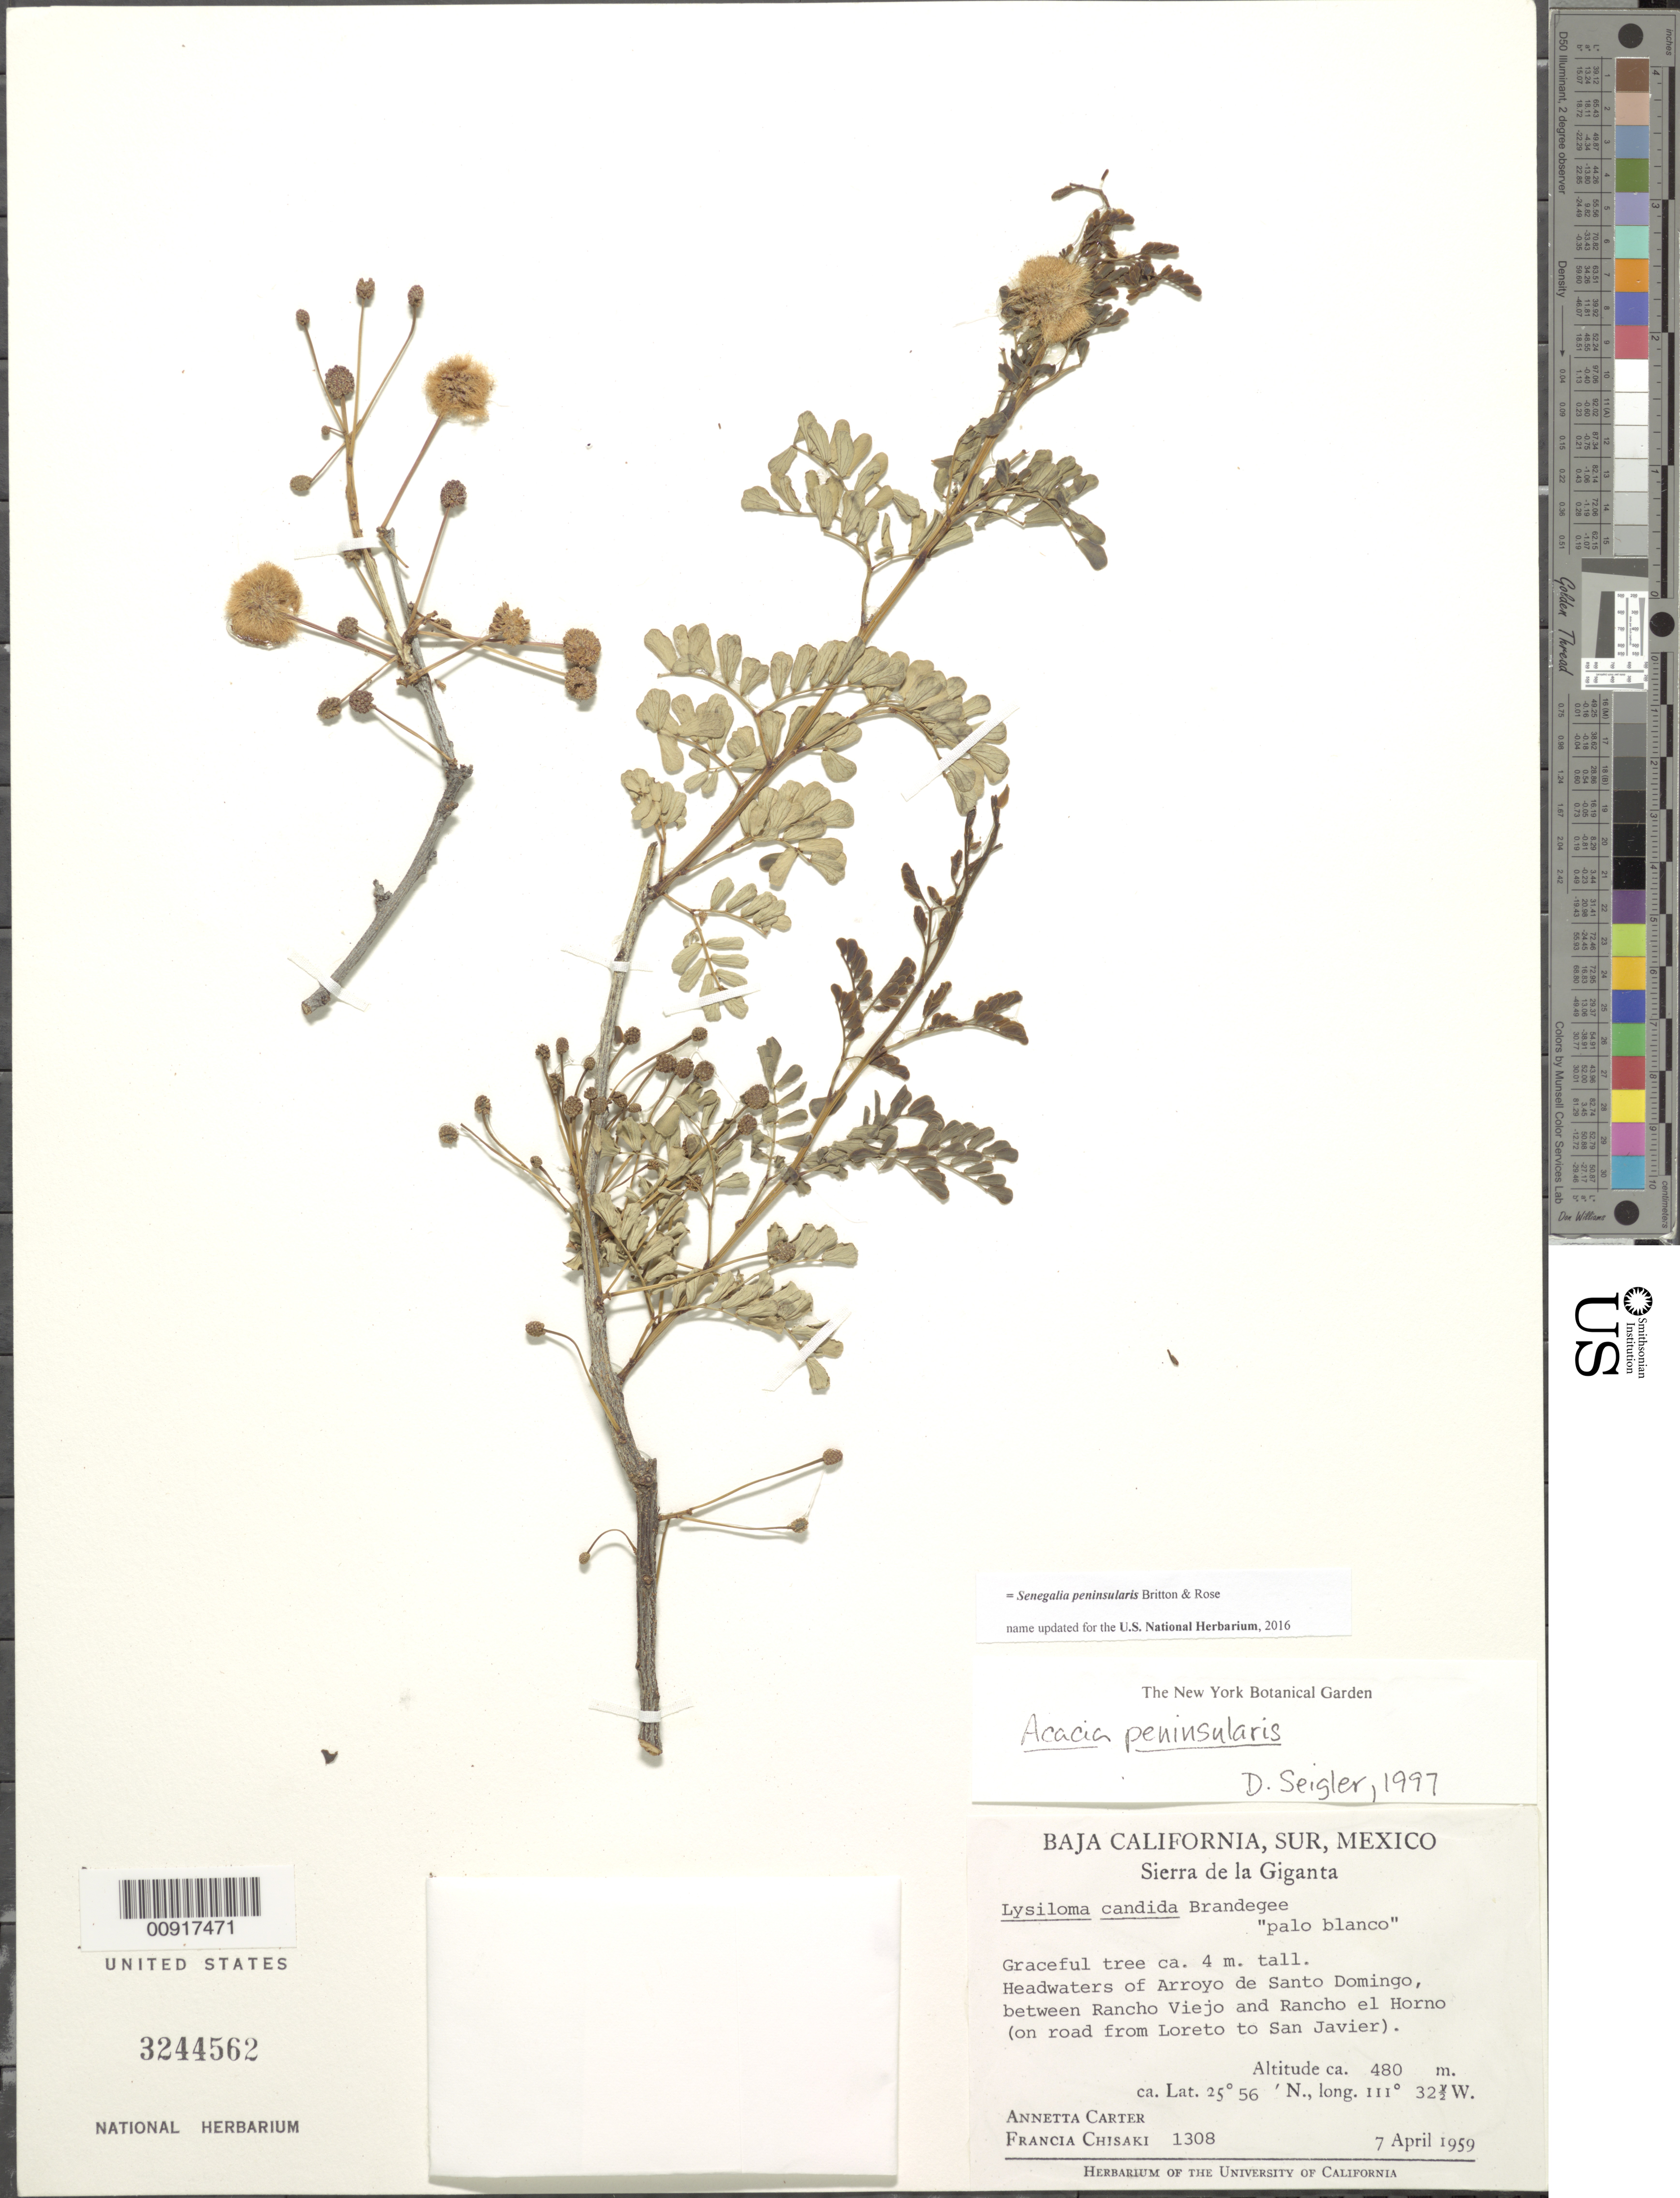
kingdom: Plantae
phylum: Tracheophyta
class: Magnoliopsida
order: Fabales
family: Fabaceae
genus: Senegalia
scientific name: Senegalia peninsularis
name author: Britton & Rose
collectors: A. Carter & F. Chisaki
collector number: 1308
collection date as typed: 07 Apr 1959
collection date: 1959-04-07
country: Mexico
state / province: Baja California Sur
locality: Headwaters of Arroyo de Santo Domingo, between Rancho Viejo and Rancho el Horno (on road from Loreto to San Javier). Sierra de la Giganta, Baja California Sur.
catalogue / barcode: US 3244562